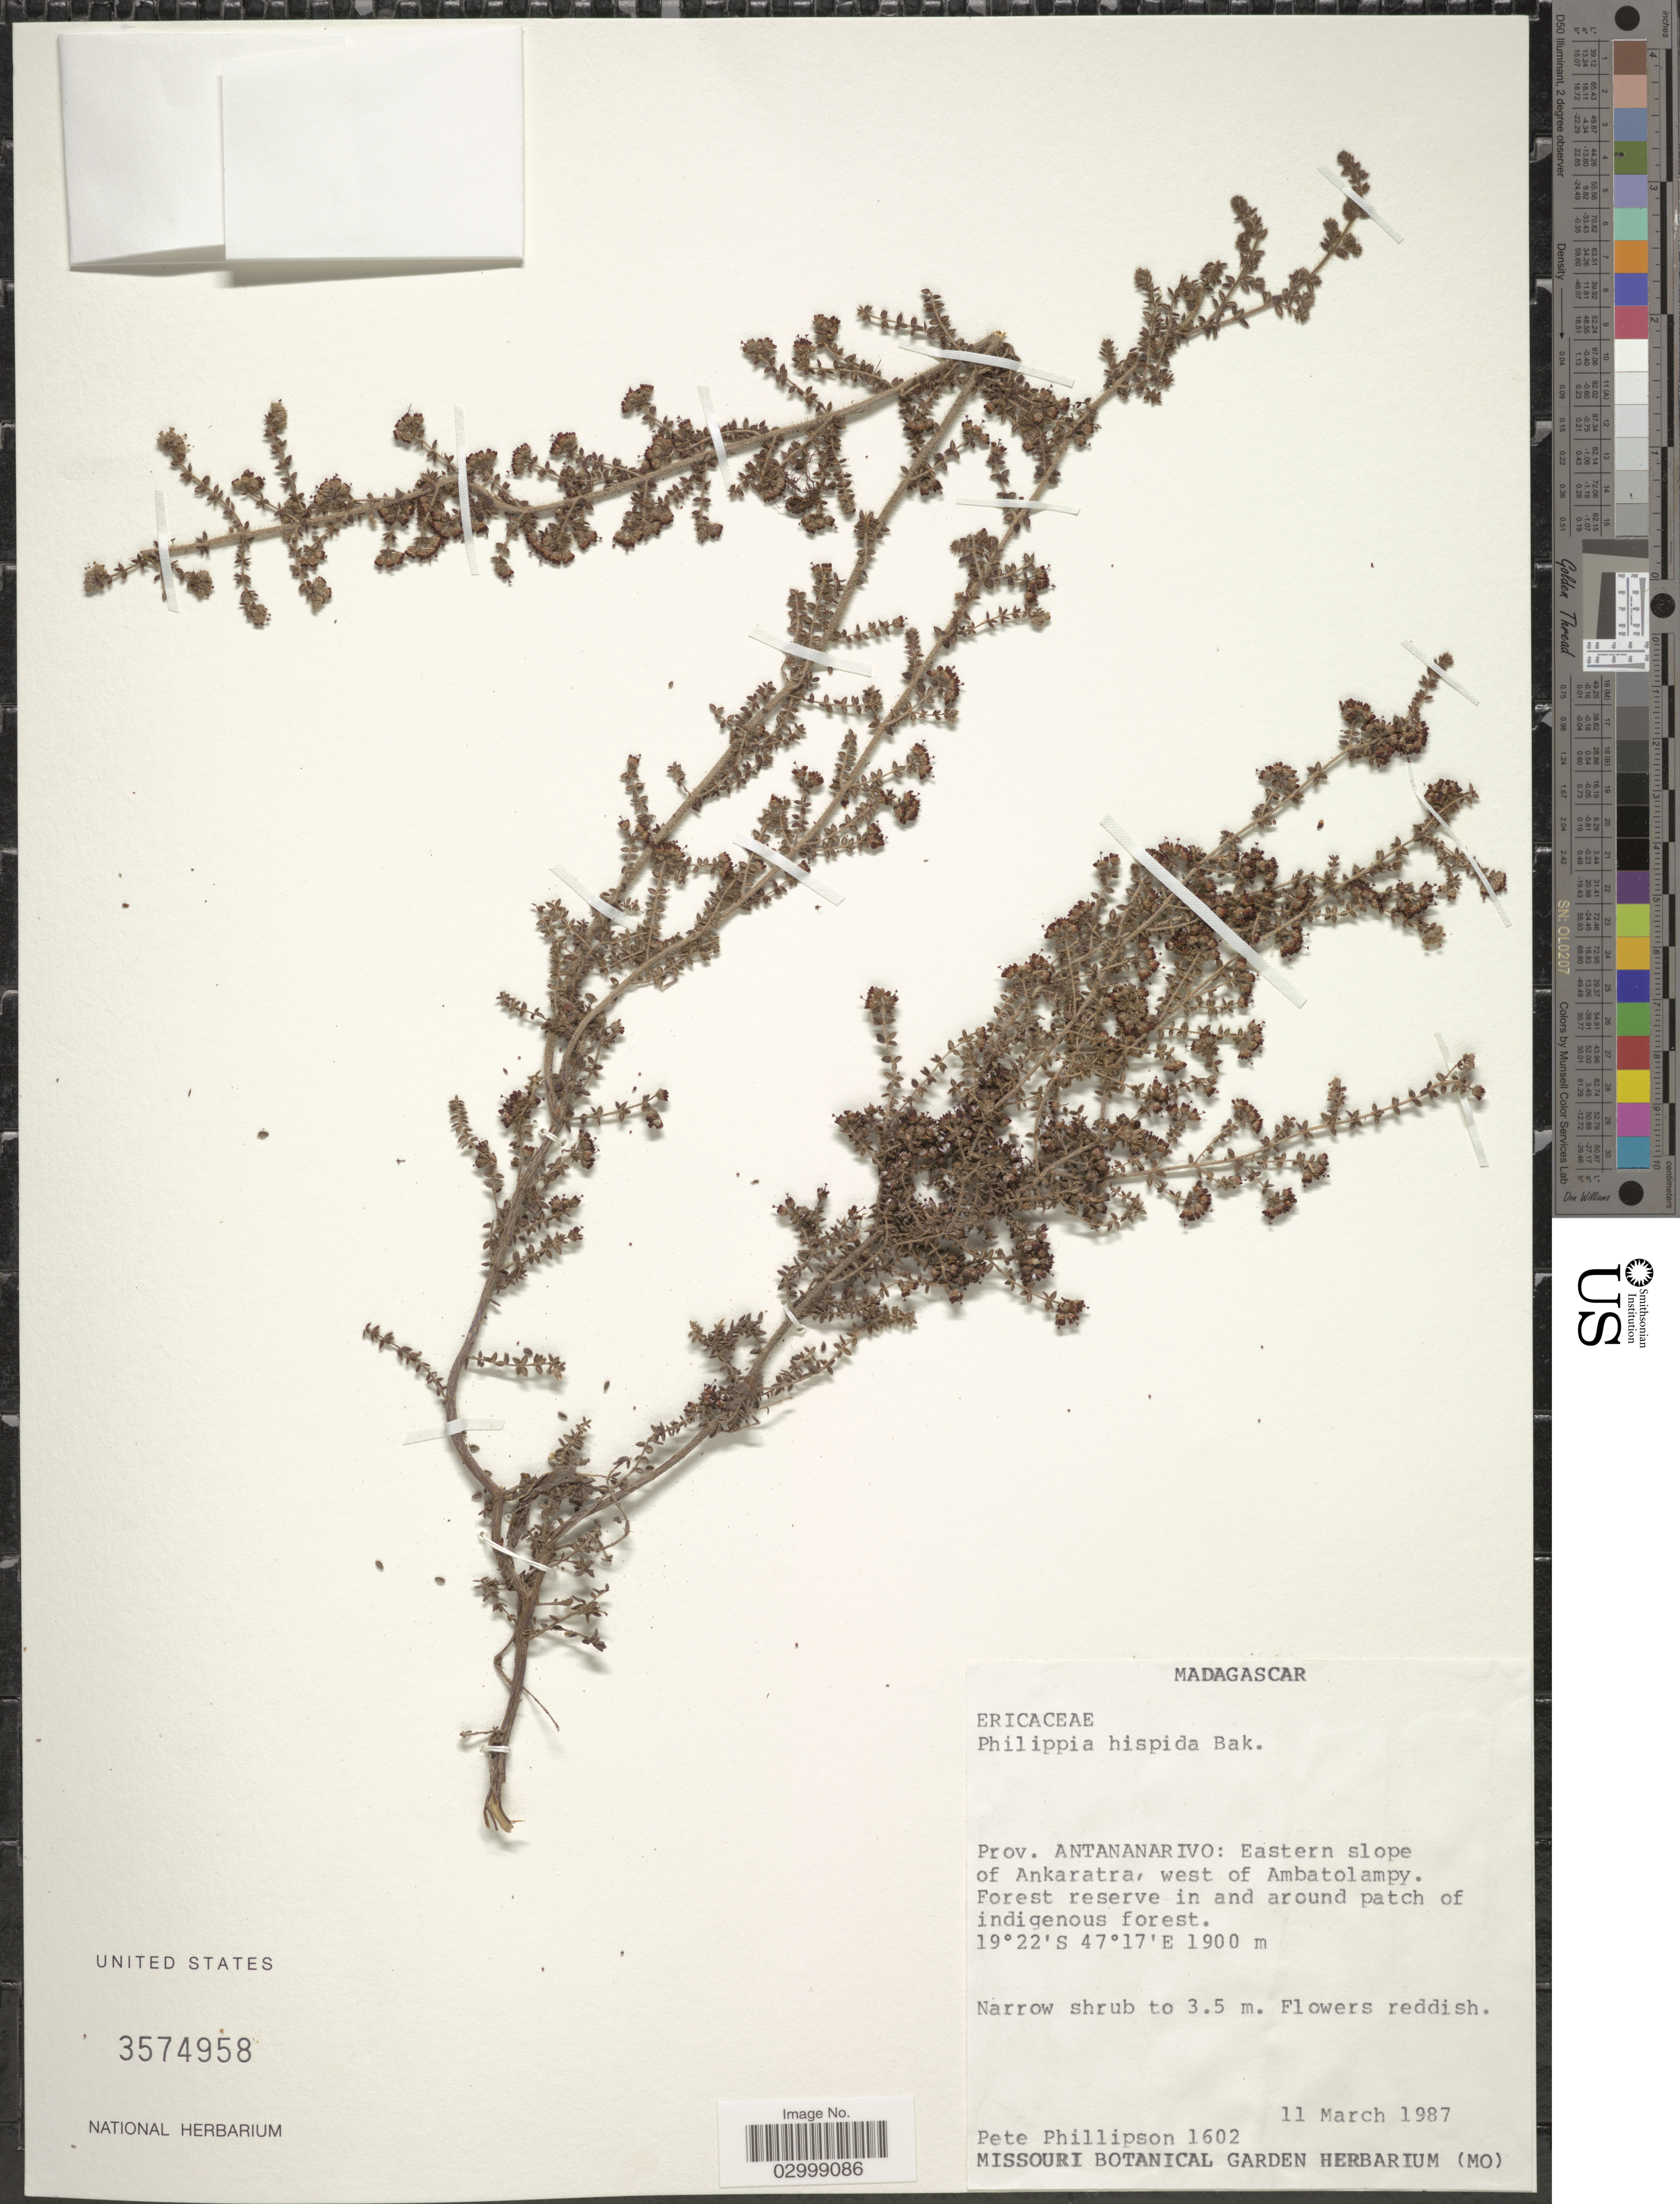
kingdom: Plantae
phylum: Tracheophyta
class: Magnoliopsida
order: Ericales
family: Ericaceae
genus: Philippia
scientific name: Philippia hispida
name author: Baker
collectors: P. B. Phillipson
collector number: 1602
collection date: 1987-03-11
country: Madagascar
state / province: Vakinankaratra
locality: Eastern slope of Ankaratra, west of Ambatolampy.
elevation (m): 1900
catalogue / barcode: US 3574958